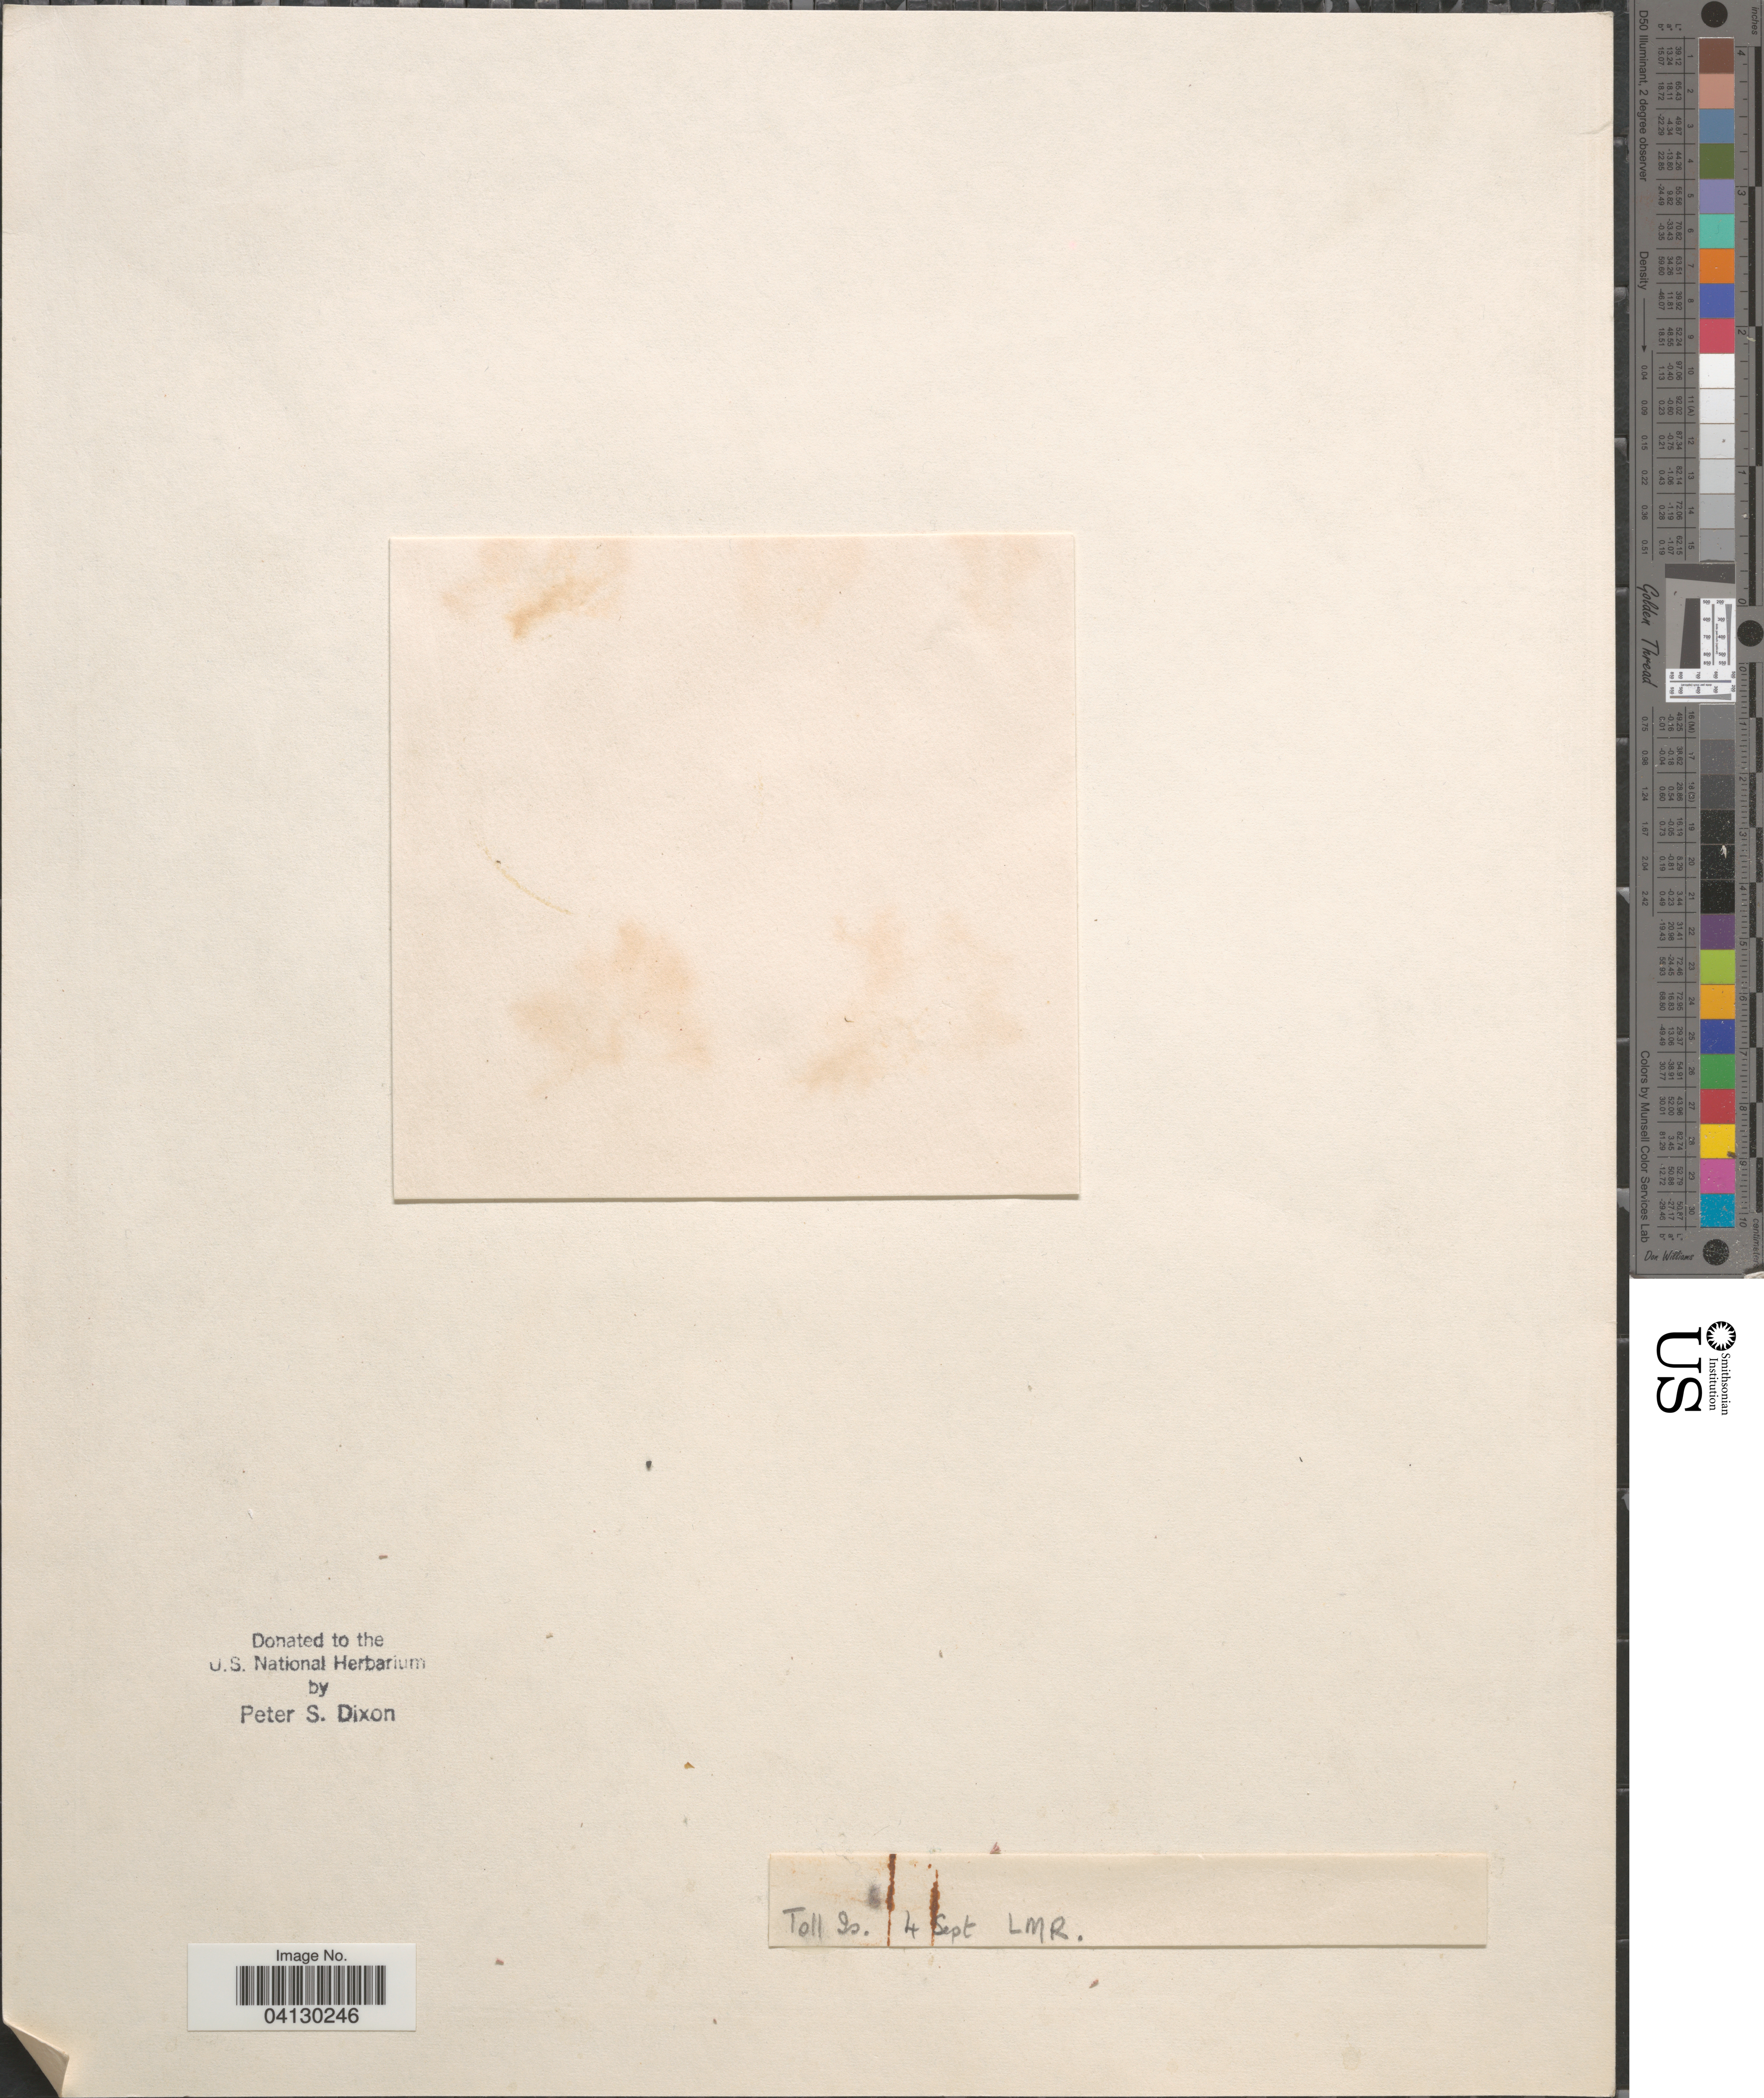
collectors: L. M. R.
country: United Kingdom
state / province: England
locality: Toll Is.